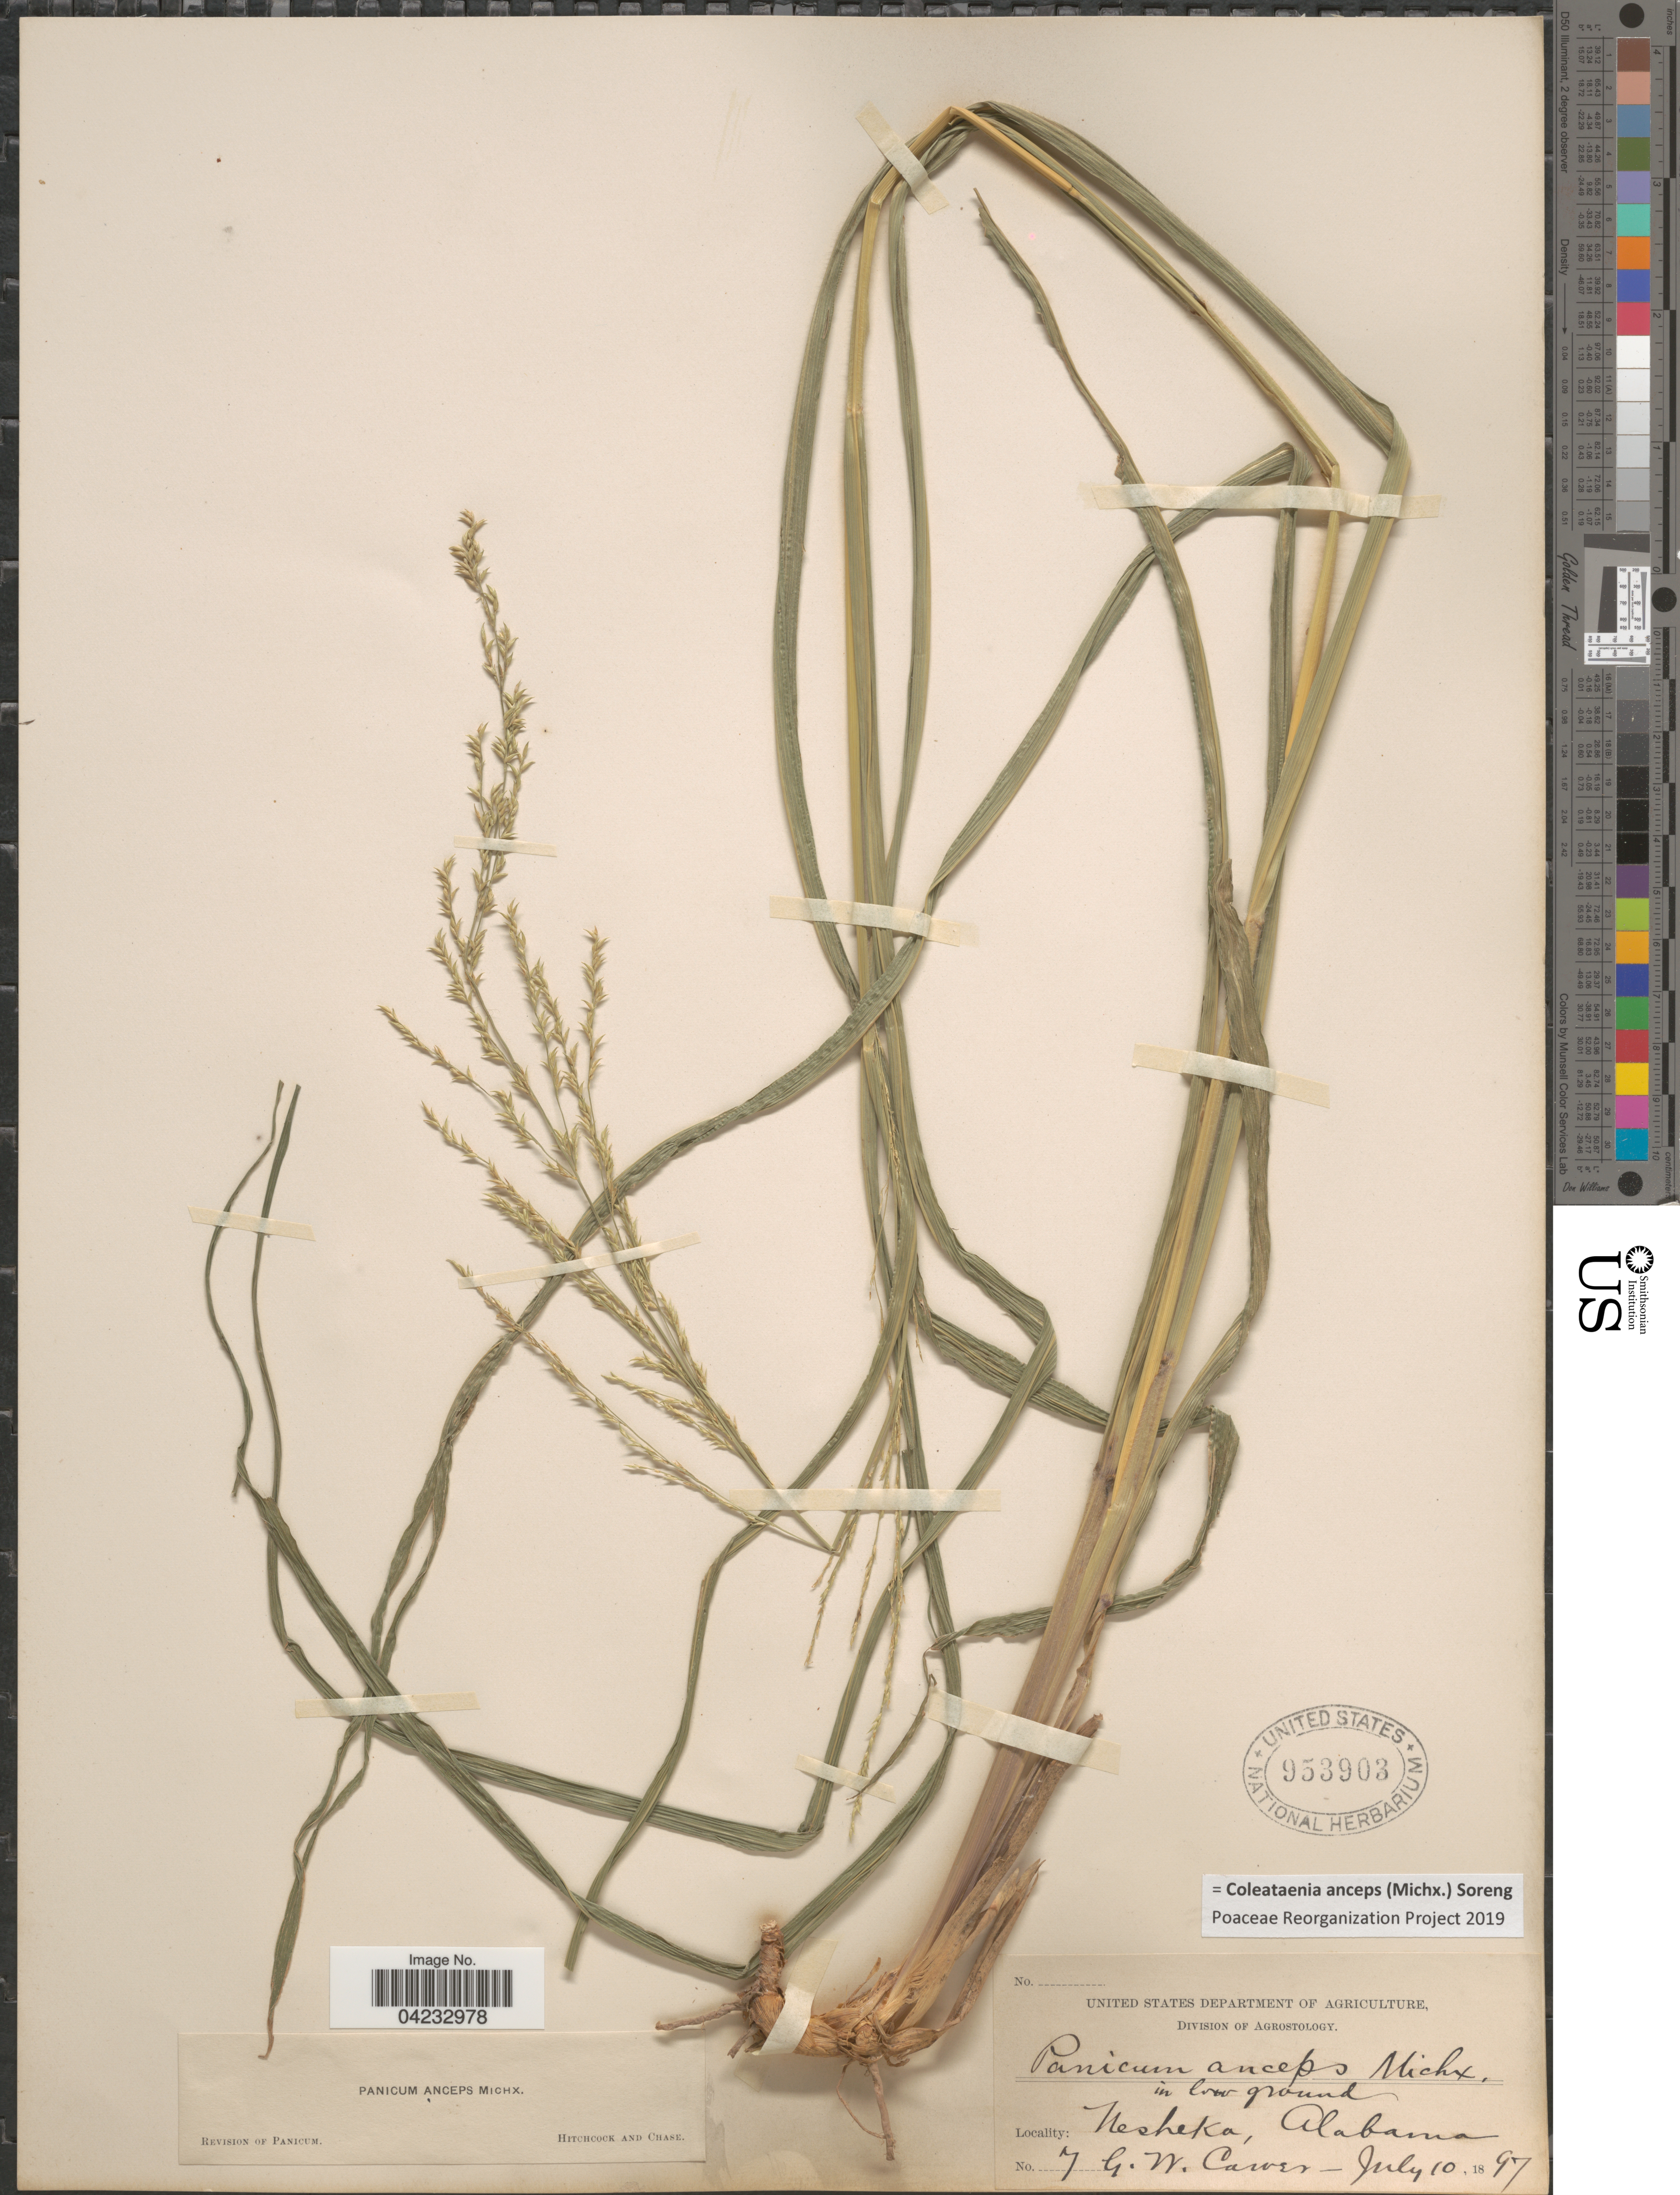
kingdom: Plantae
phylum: Tracheophyta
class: Liliopsida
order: Poales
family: Poaceae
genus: Coleataenia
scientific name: Coleataenia anceps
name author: (Michx.) Soreng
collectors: G. Carver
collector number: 7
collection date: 1897-07-10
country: United States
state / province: Alabama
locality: Nesheka.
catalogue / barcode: US 953903